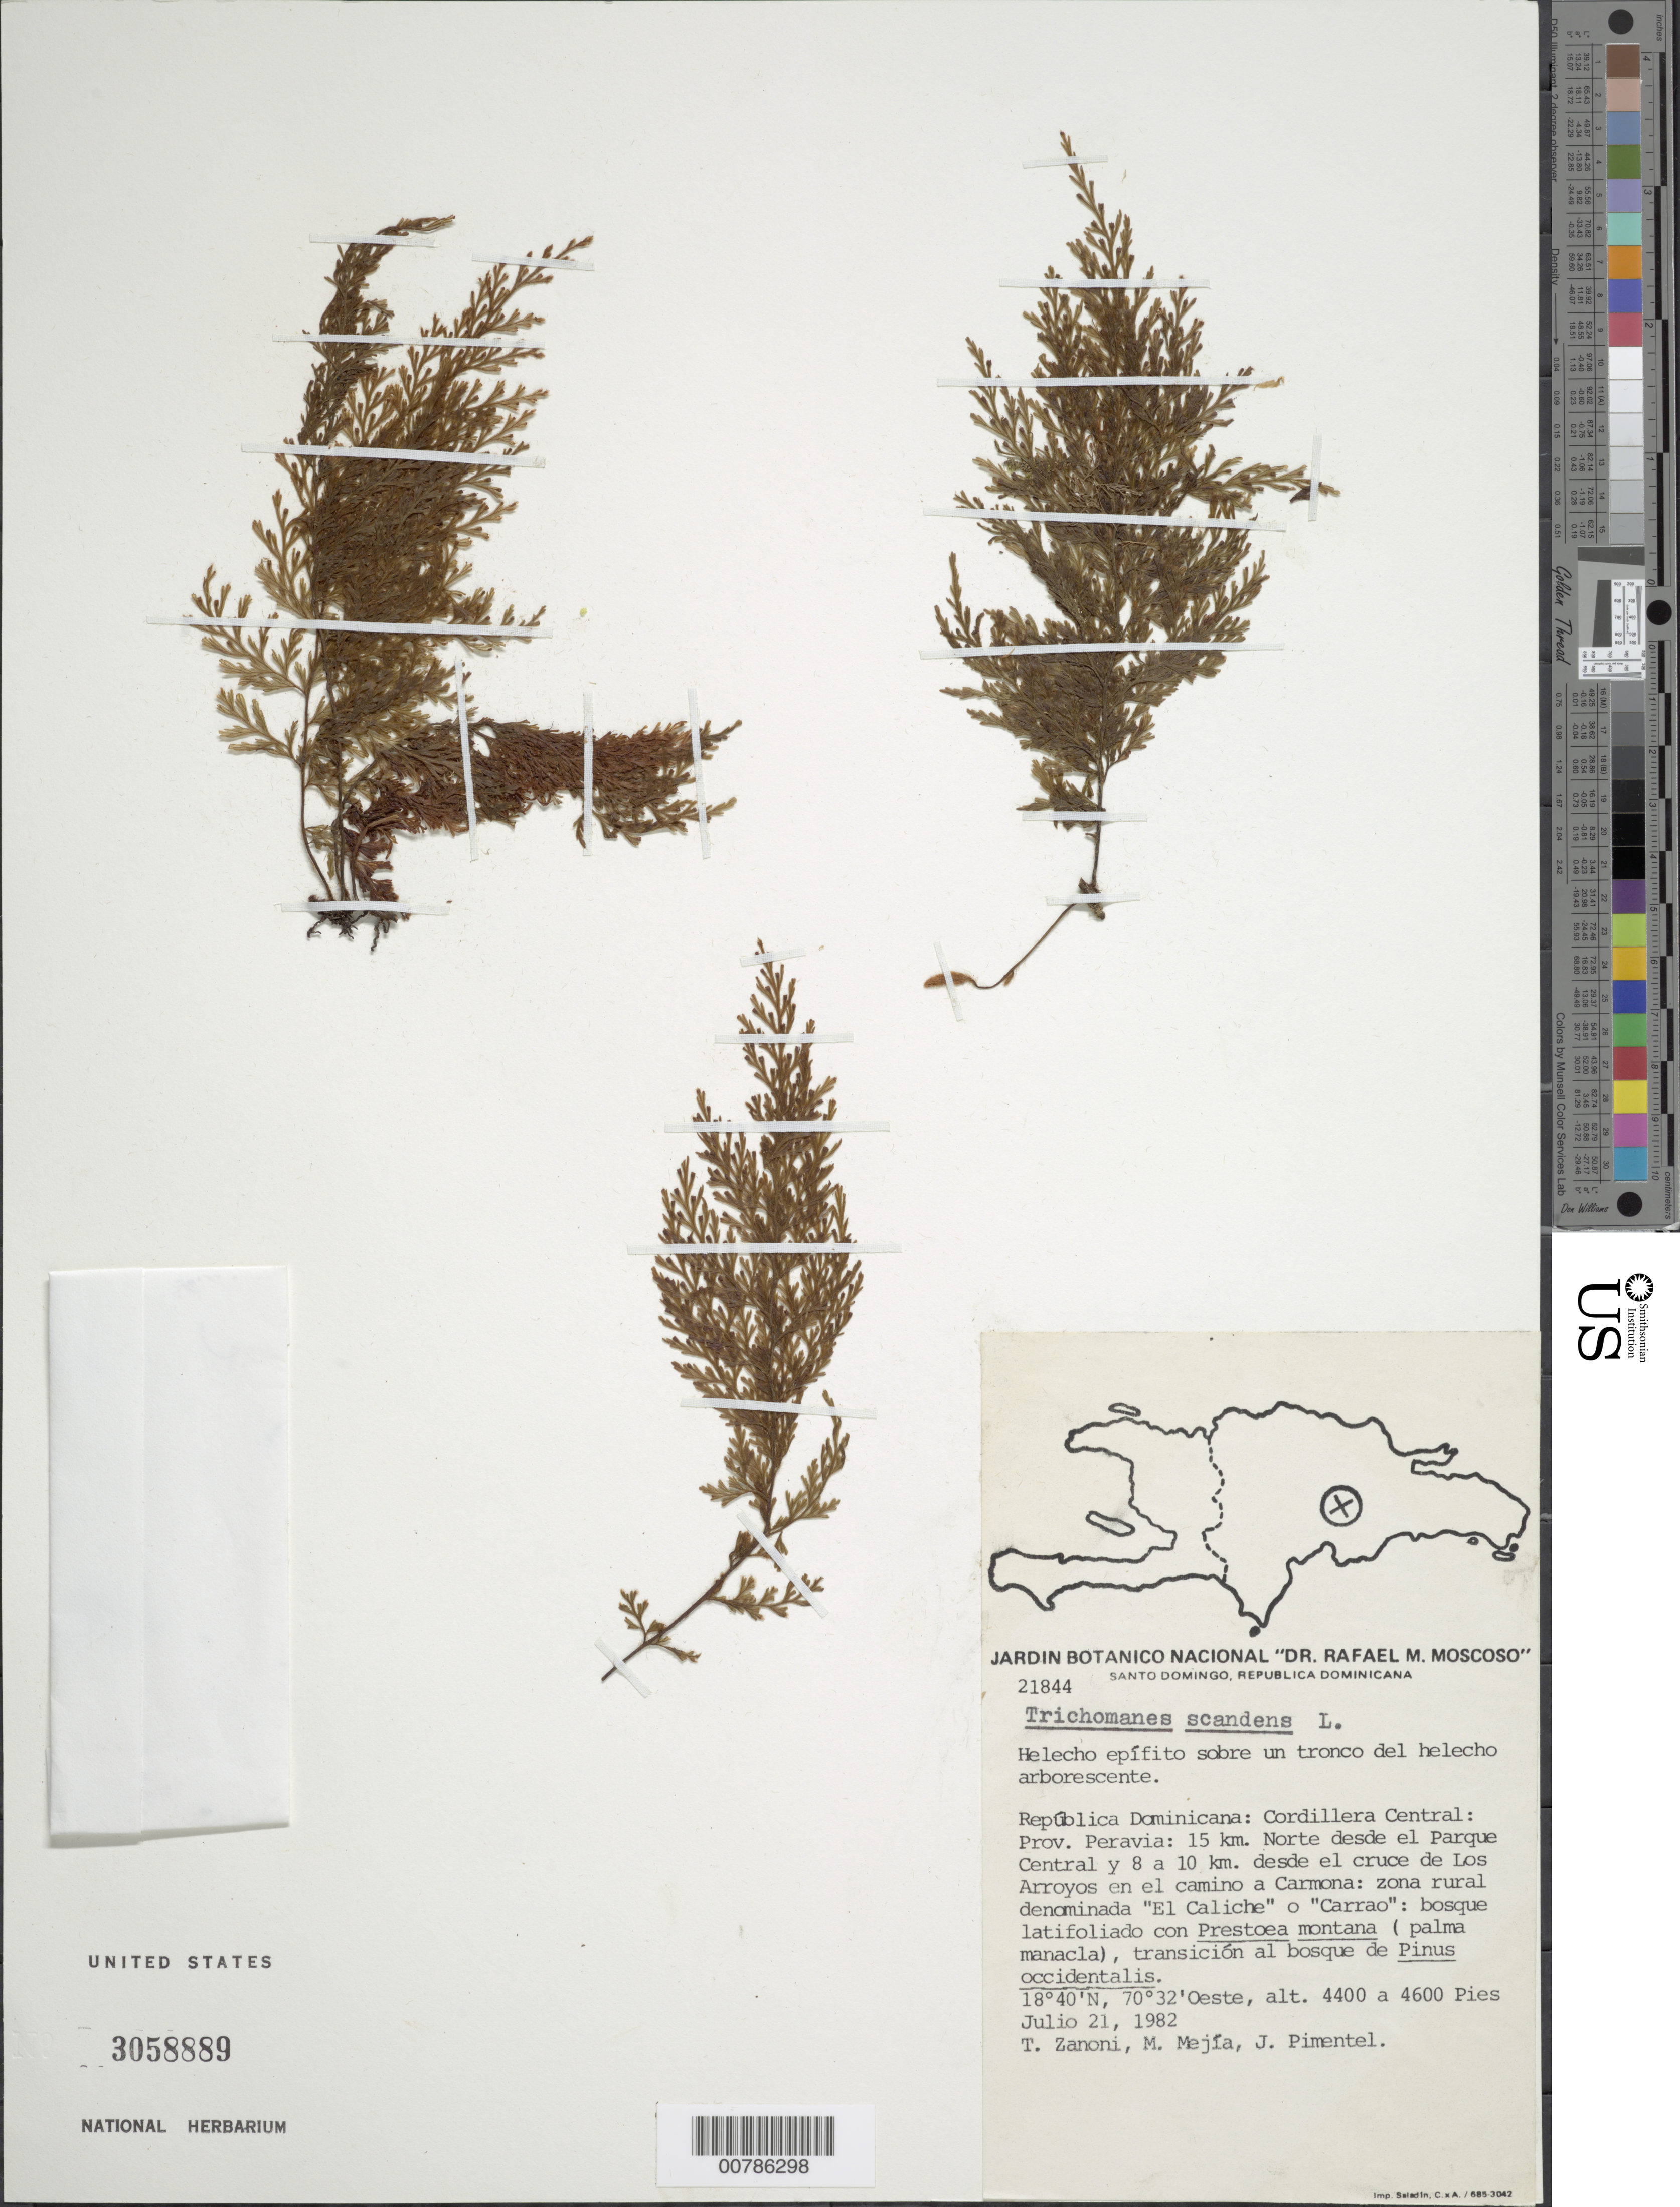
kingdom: Plantae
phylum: Tracheophyta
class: Polypodiopsida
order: Hymenophyllales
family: Hymenophyllaceae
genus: Trichomanes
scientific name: Trichomanes scandens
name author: L.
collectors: T. A. Zanoni, M. Mejia & J. Pimentel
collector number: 21844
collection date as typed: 21 Jul 1982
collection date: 1982-07-21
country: Dominican Republic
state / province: Peravia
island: Hispaniola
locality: Cordillera Central, 15 km Norte desde el Parque Central y 8-10 km desde el cruce de Los Arroyos en el camino a Carmona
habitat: Bosque latifoliado con Prestoea montana (palma manacla), transición al bosque de Pinus occidentalis; sobre tronco del helecho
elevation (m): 1341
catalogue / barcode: US 3058889